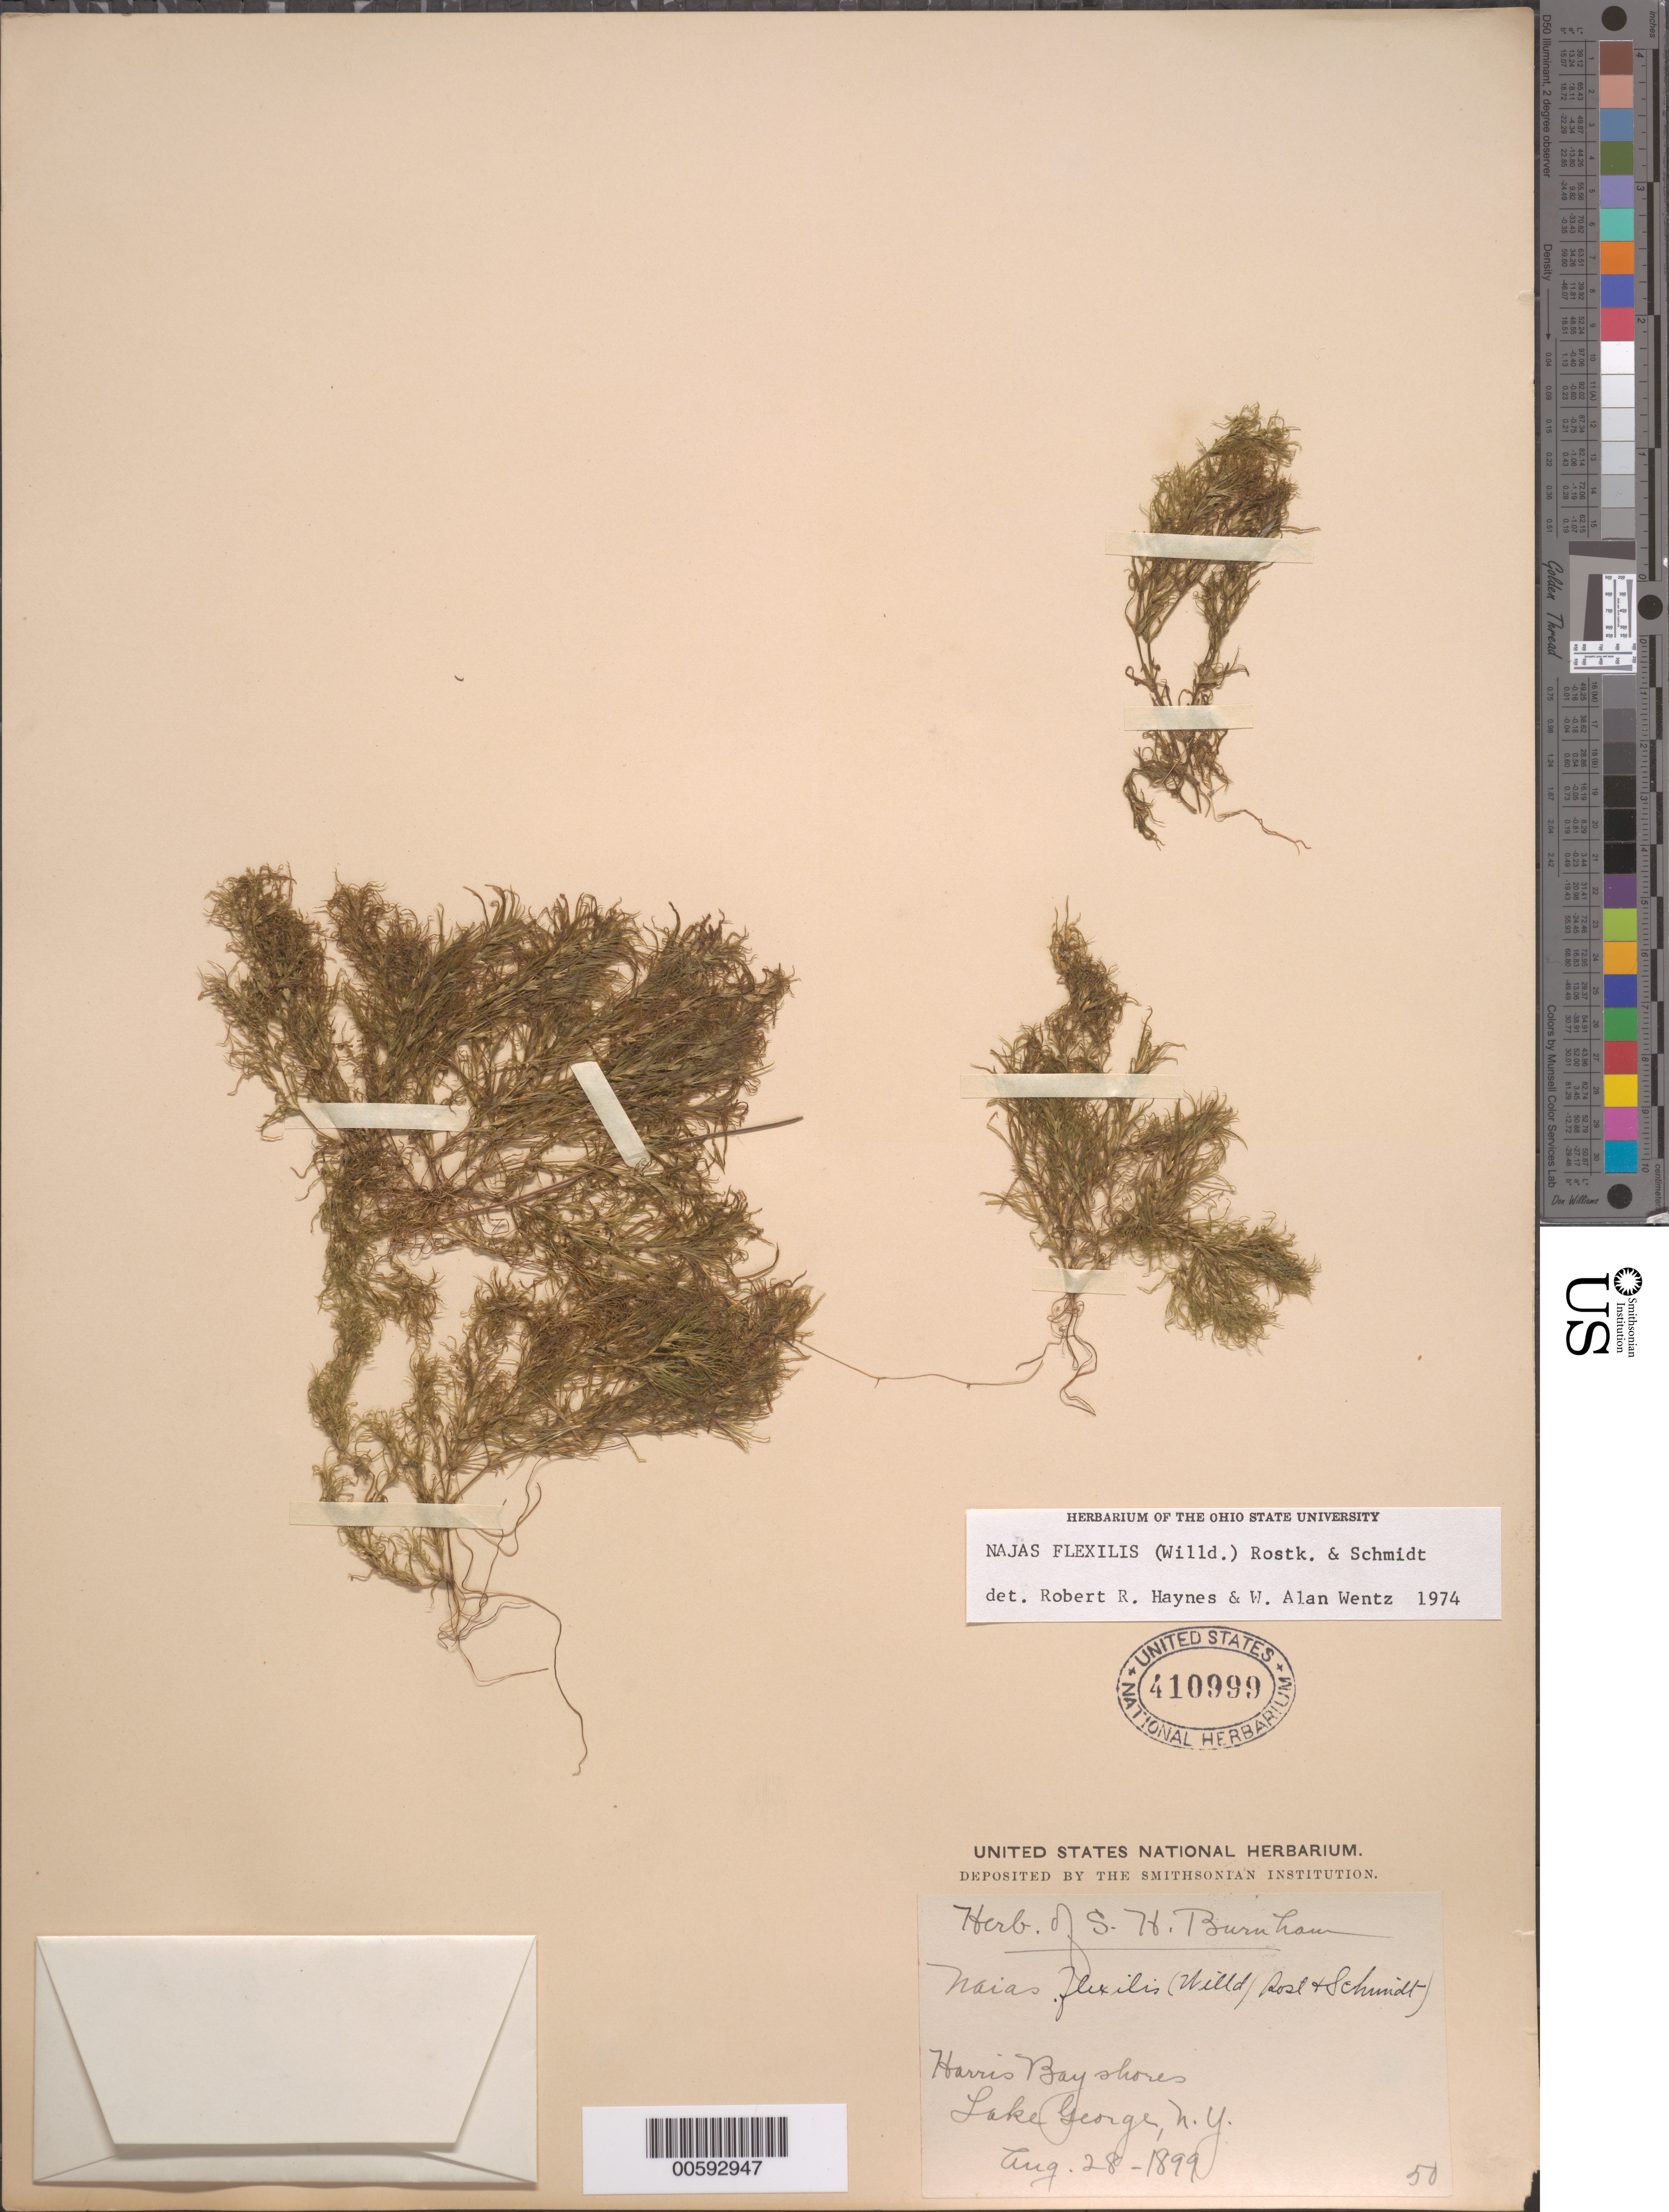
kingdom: Plantae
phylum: Tracheophyta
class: Liliopsida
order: Alismatales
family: Hydrocharitaceae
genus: Najas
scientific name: Najas flexilis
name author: (Willd.) Rostk. & Schmidt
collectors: S. Burnham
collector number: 50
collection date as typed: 28 Aug 1899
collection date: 1899-08-28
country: United States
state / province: New York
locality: Lake George, Harris Bayshores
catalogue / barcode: US 410999